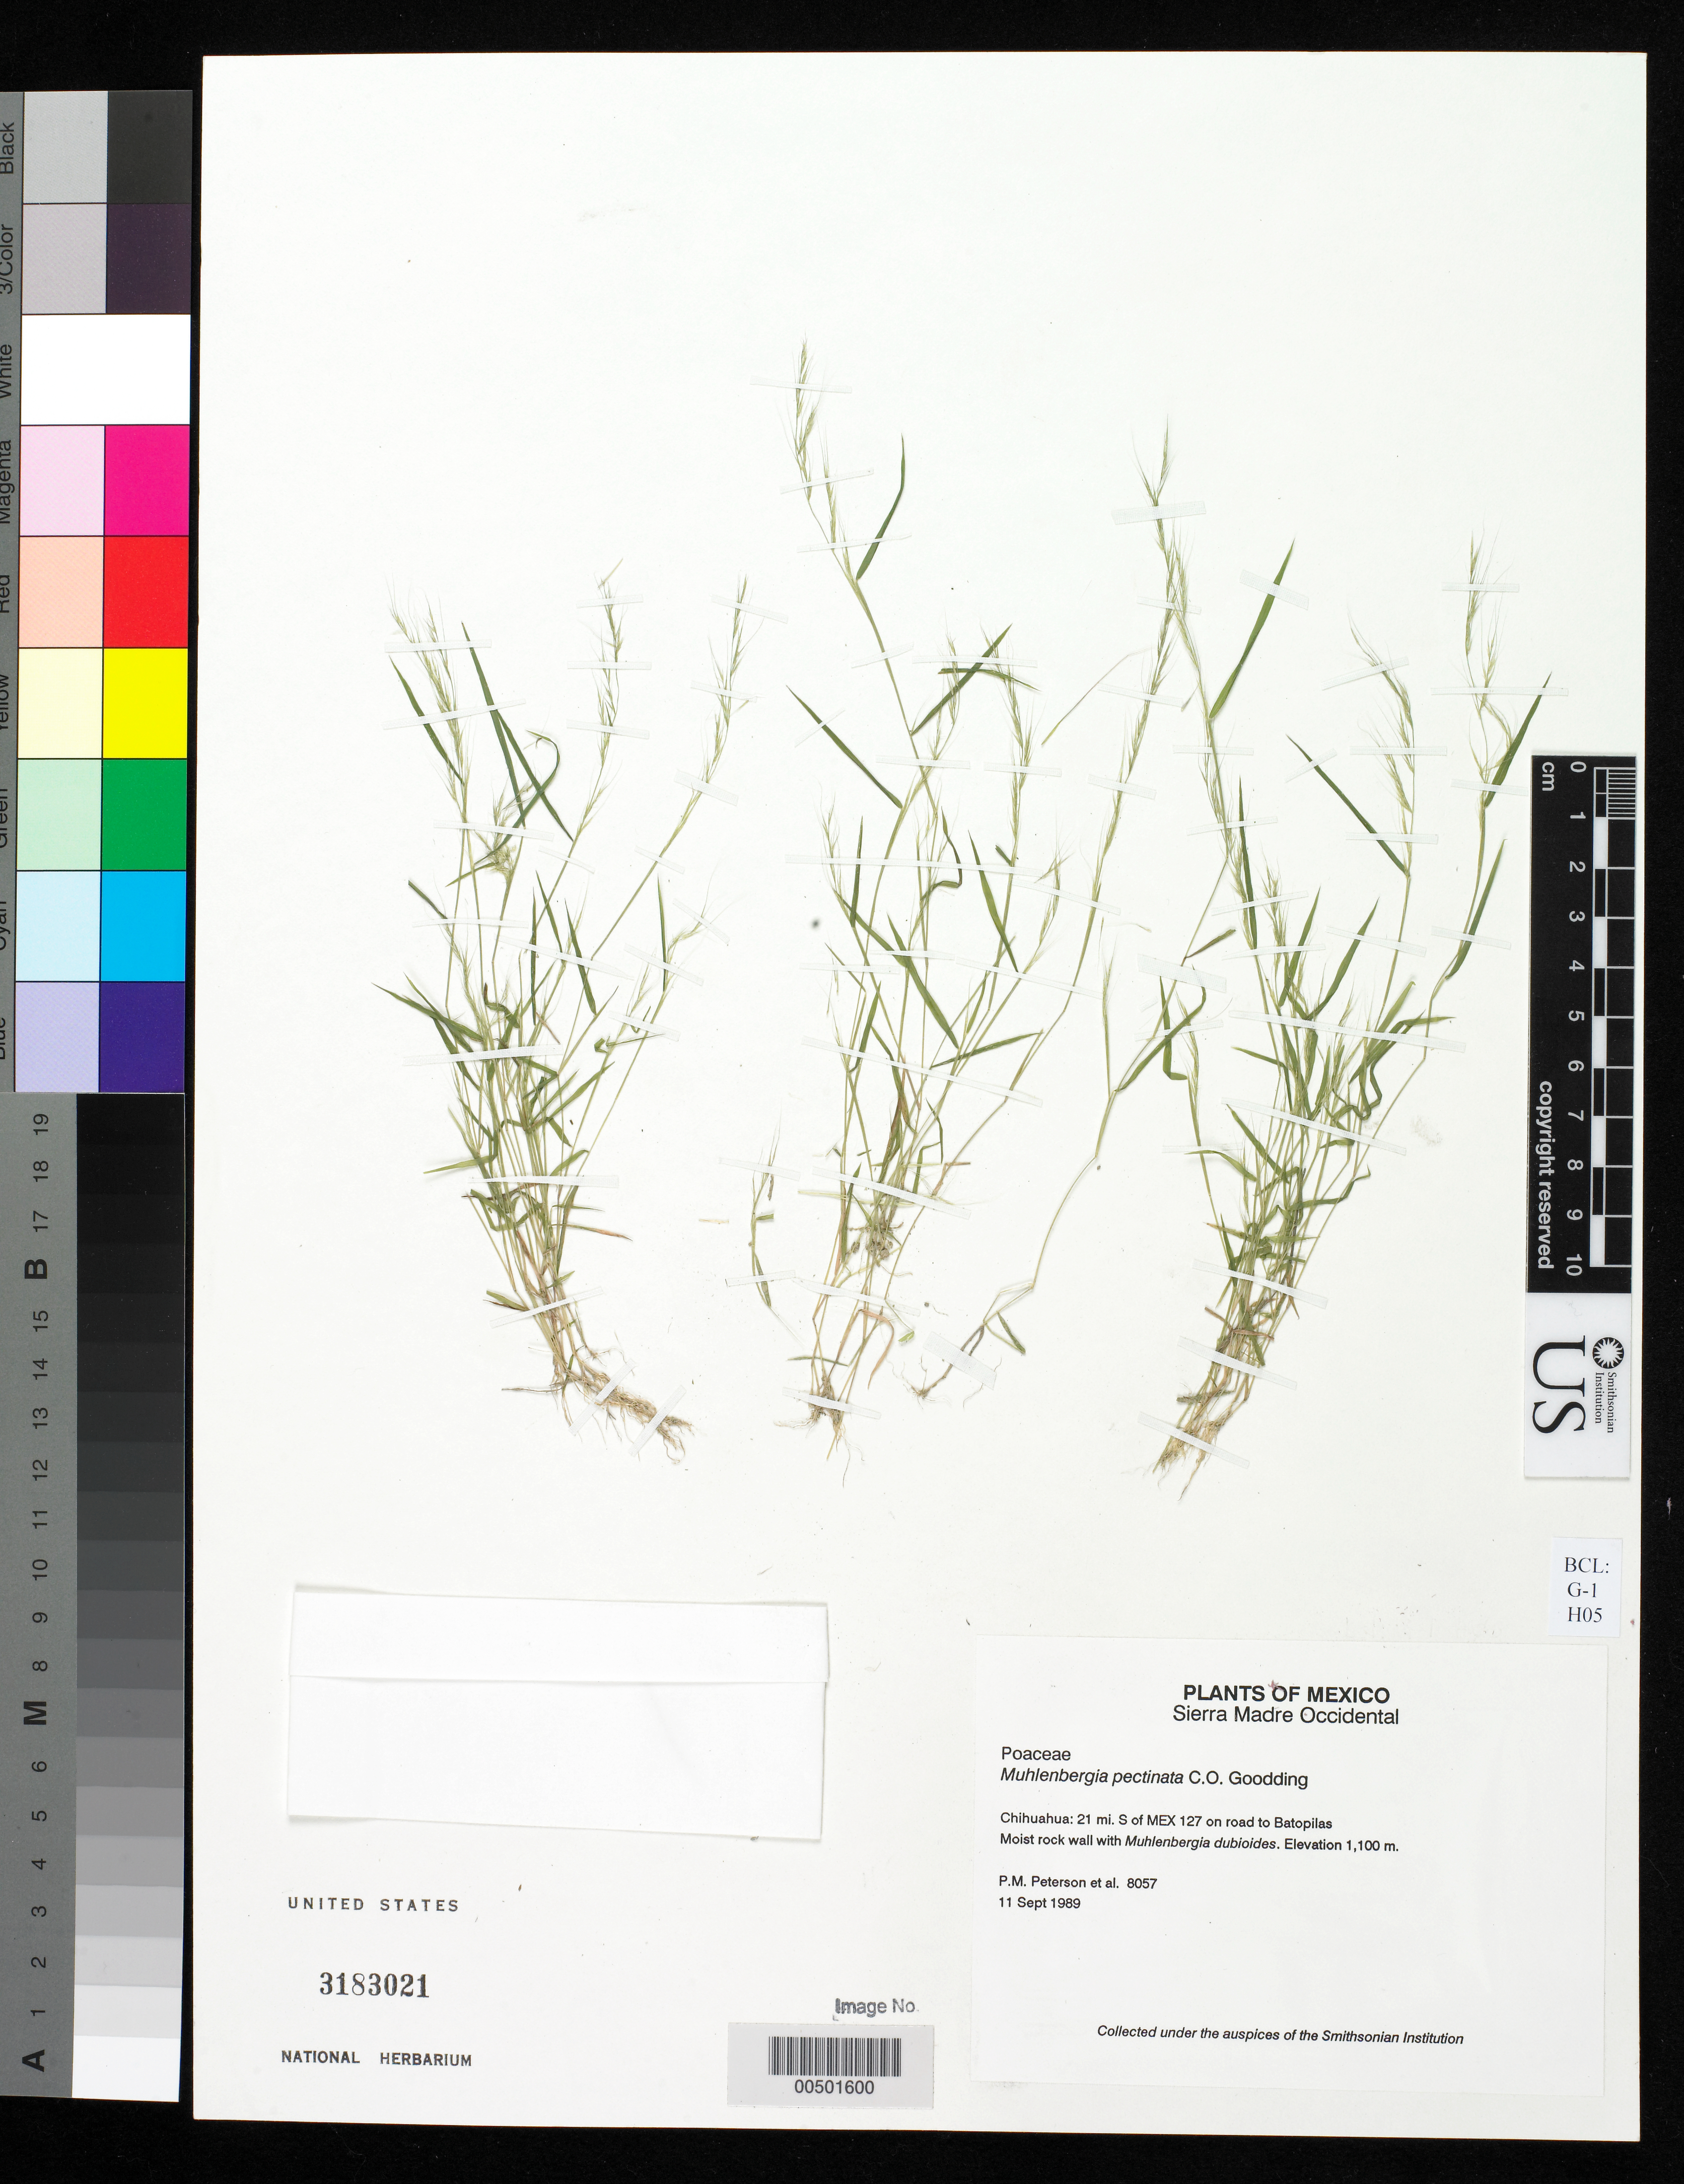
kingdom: Plantae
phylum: Tracheophyta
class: Liliopsida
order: Poales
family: Poaceae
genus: Muhlenbergia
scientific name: Muhlenbergia pectinata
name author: C.O. Goodd.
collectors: P. M. Peterson, C. R. Annable & Y. Herrera Arrieta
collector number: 08057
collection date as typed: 11 Sep 1989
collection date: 1989-09-11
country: Mexico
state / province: Chihuahua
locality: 21 mi. S of Mex 127 on road to Batopilas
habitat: Moist rock wall with Muhlenbergia dubioides.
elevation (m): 1100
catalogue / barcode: US 3183021